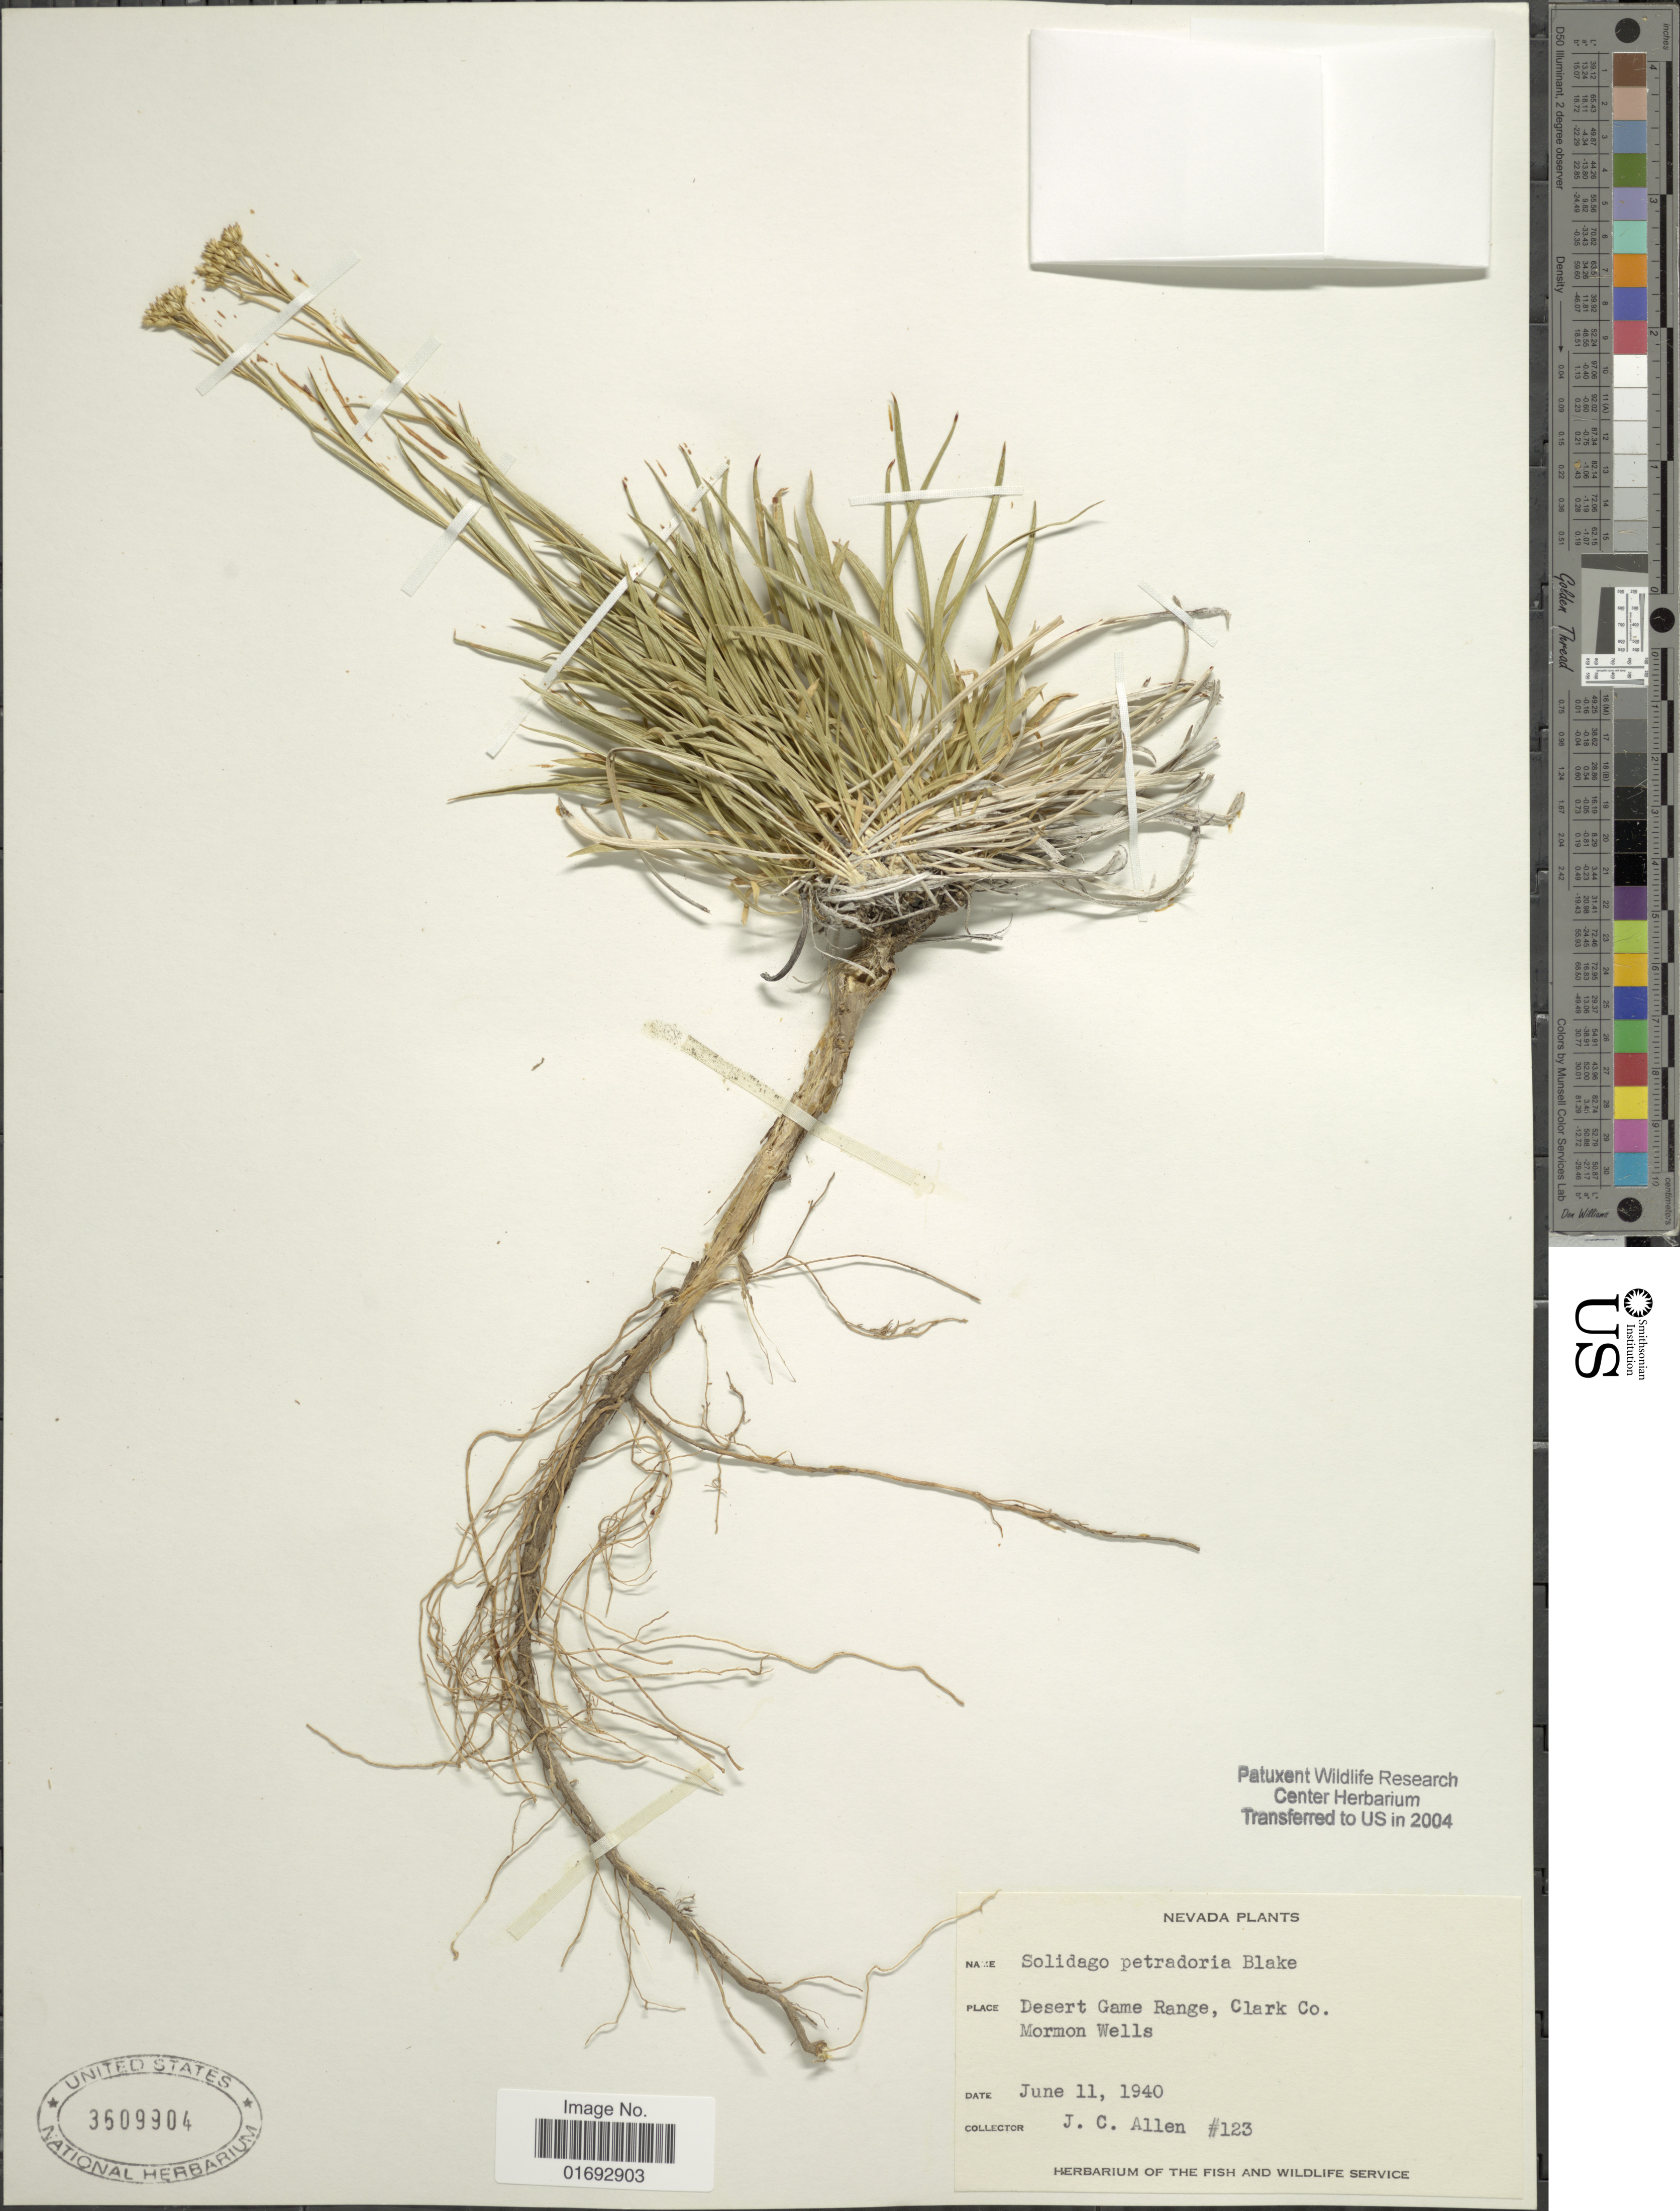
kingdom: Plantae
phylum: Tracheophyta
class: Magnoliopsida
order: Asterales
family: Asteraceae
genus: Petradoria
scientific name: Petradoria pumila var. pumila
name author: (Nutt.) Greene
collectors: J. C. Allen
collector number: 123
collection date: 1940-06-11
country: United States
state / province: Nevada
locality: Desert Game Range, Clark Co., Mormon Wells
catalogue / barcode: US 3609904